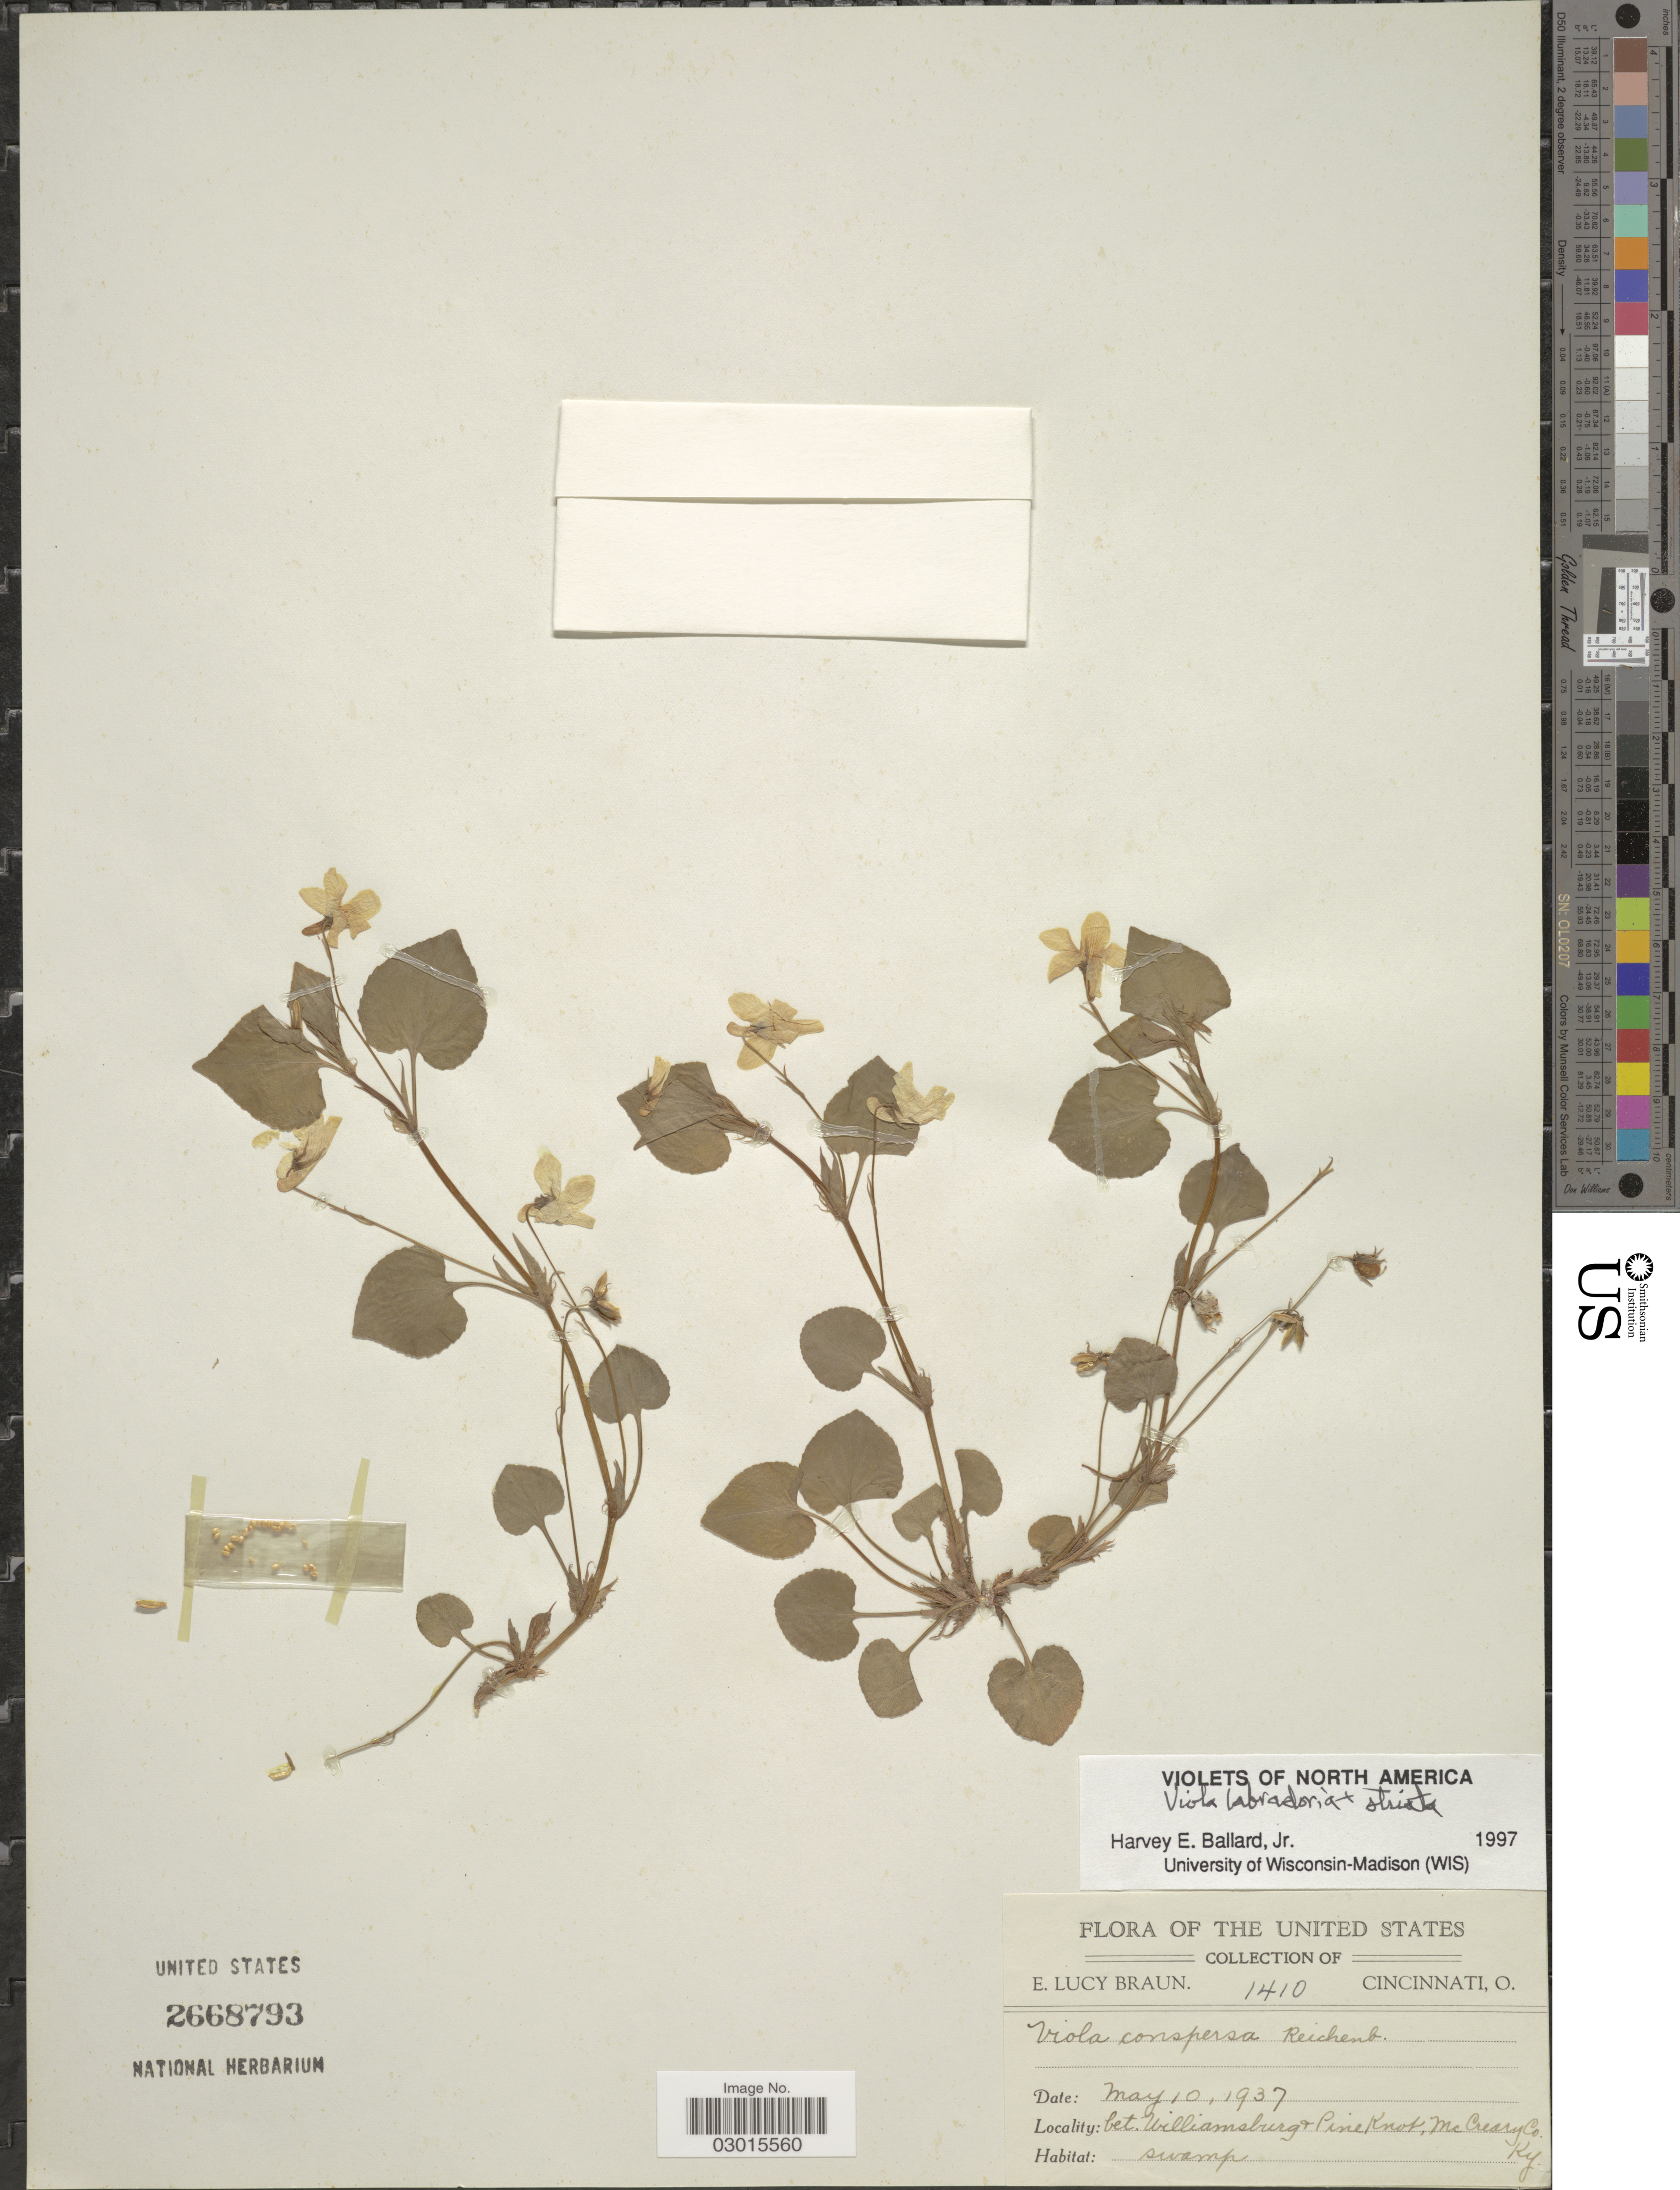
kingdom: Plantae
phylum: Tracheophyta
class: Magnoliopsida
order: Malpighiales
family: Violaceae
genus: Viola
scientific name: Viola labradorica x V. rostrata Pursh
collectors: E. L. Braun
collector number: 1410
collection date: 1937-05-10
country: United States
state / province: Kentucky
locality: Bet. Williamsburg & Pine Knot, McCreary Co. Ky.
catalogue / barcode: US 2668793